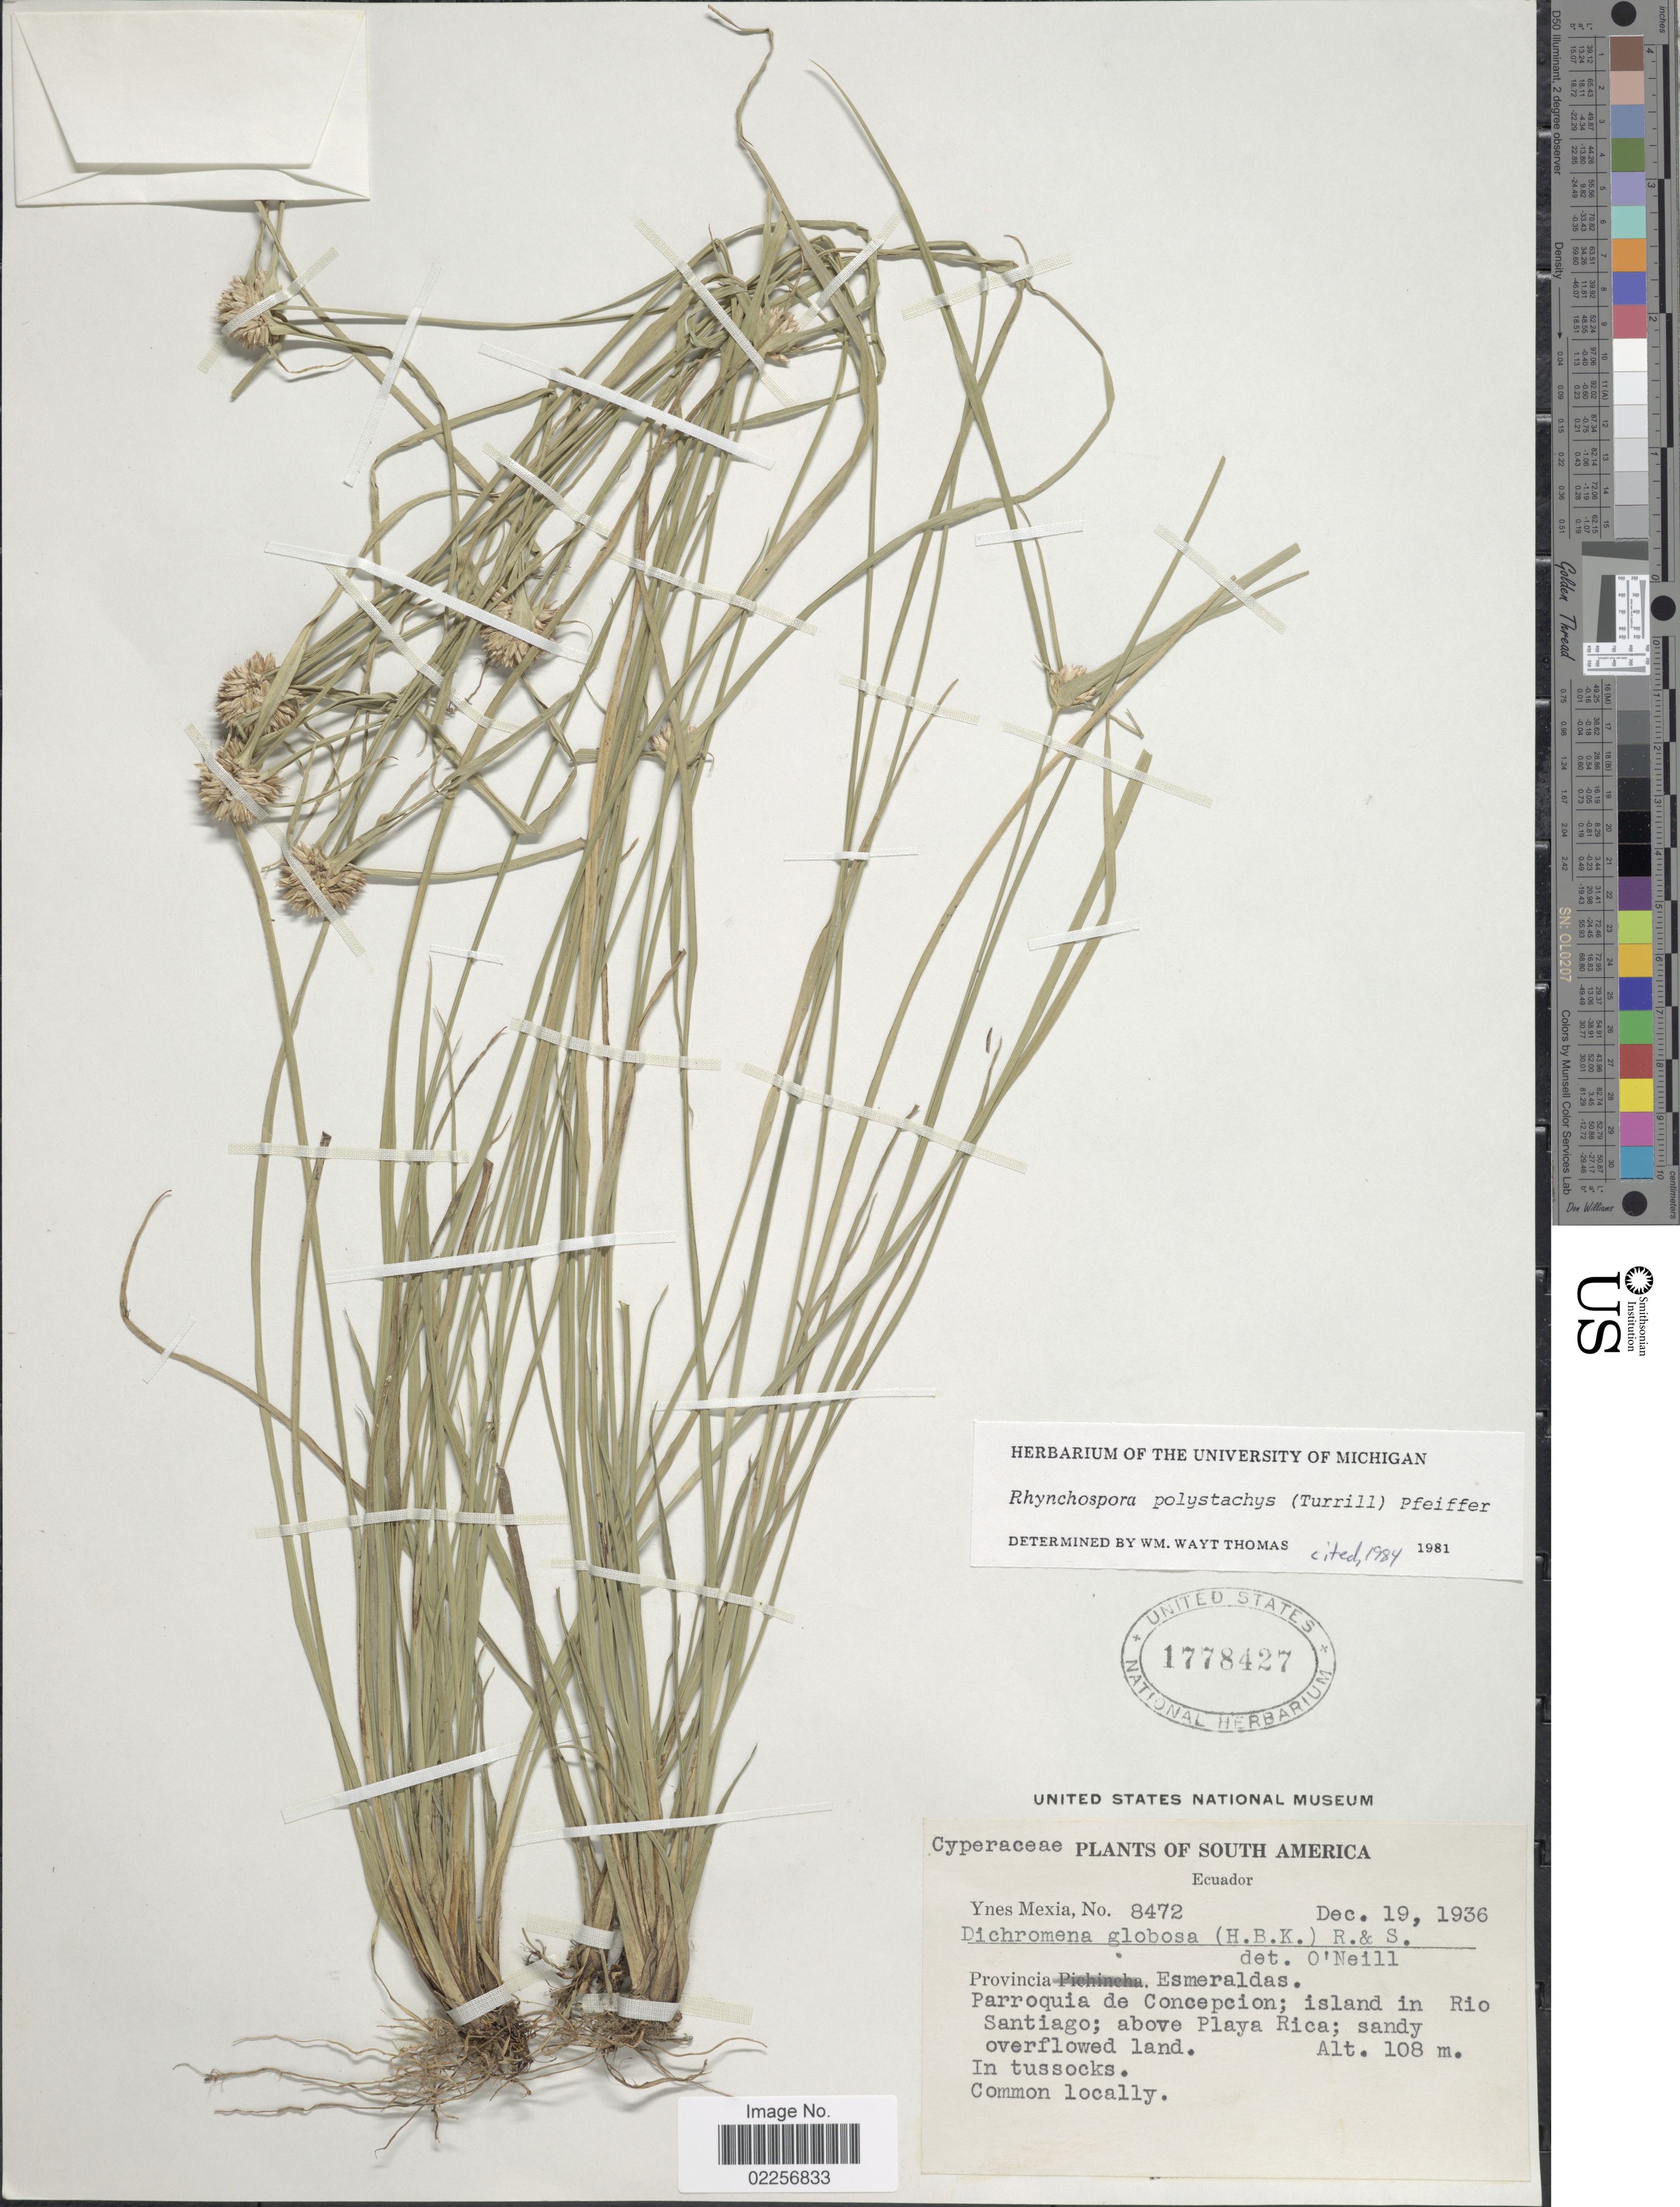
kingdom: Plantae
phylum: Tracheophyta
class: Liliopsida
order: Poales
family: Cyperaceae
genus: Rhynchospora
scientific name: Rhynchospora polystachys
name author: (Turrill) H. Pfeiff.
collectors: Y. Mexia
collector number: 8472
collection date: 1936-12-19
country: Ecuador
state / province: Esmeraldas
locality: Parroquia de Concepcion; island in Rio Santiago; above playa Rica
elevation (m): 108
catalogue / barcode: US 1778427